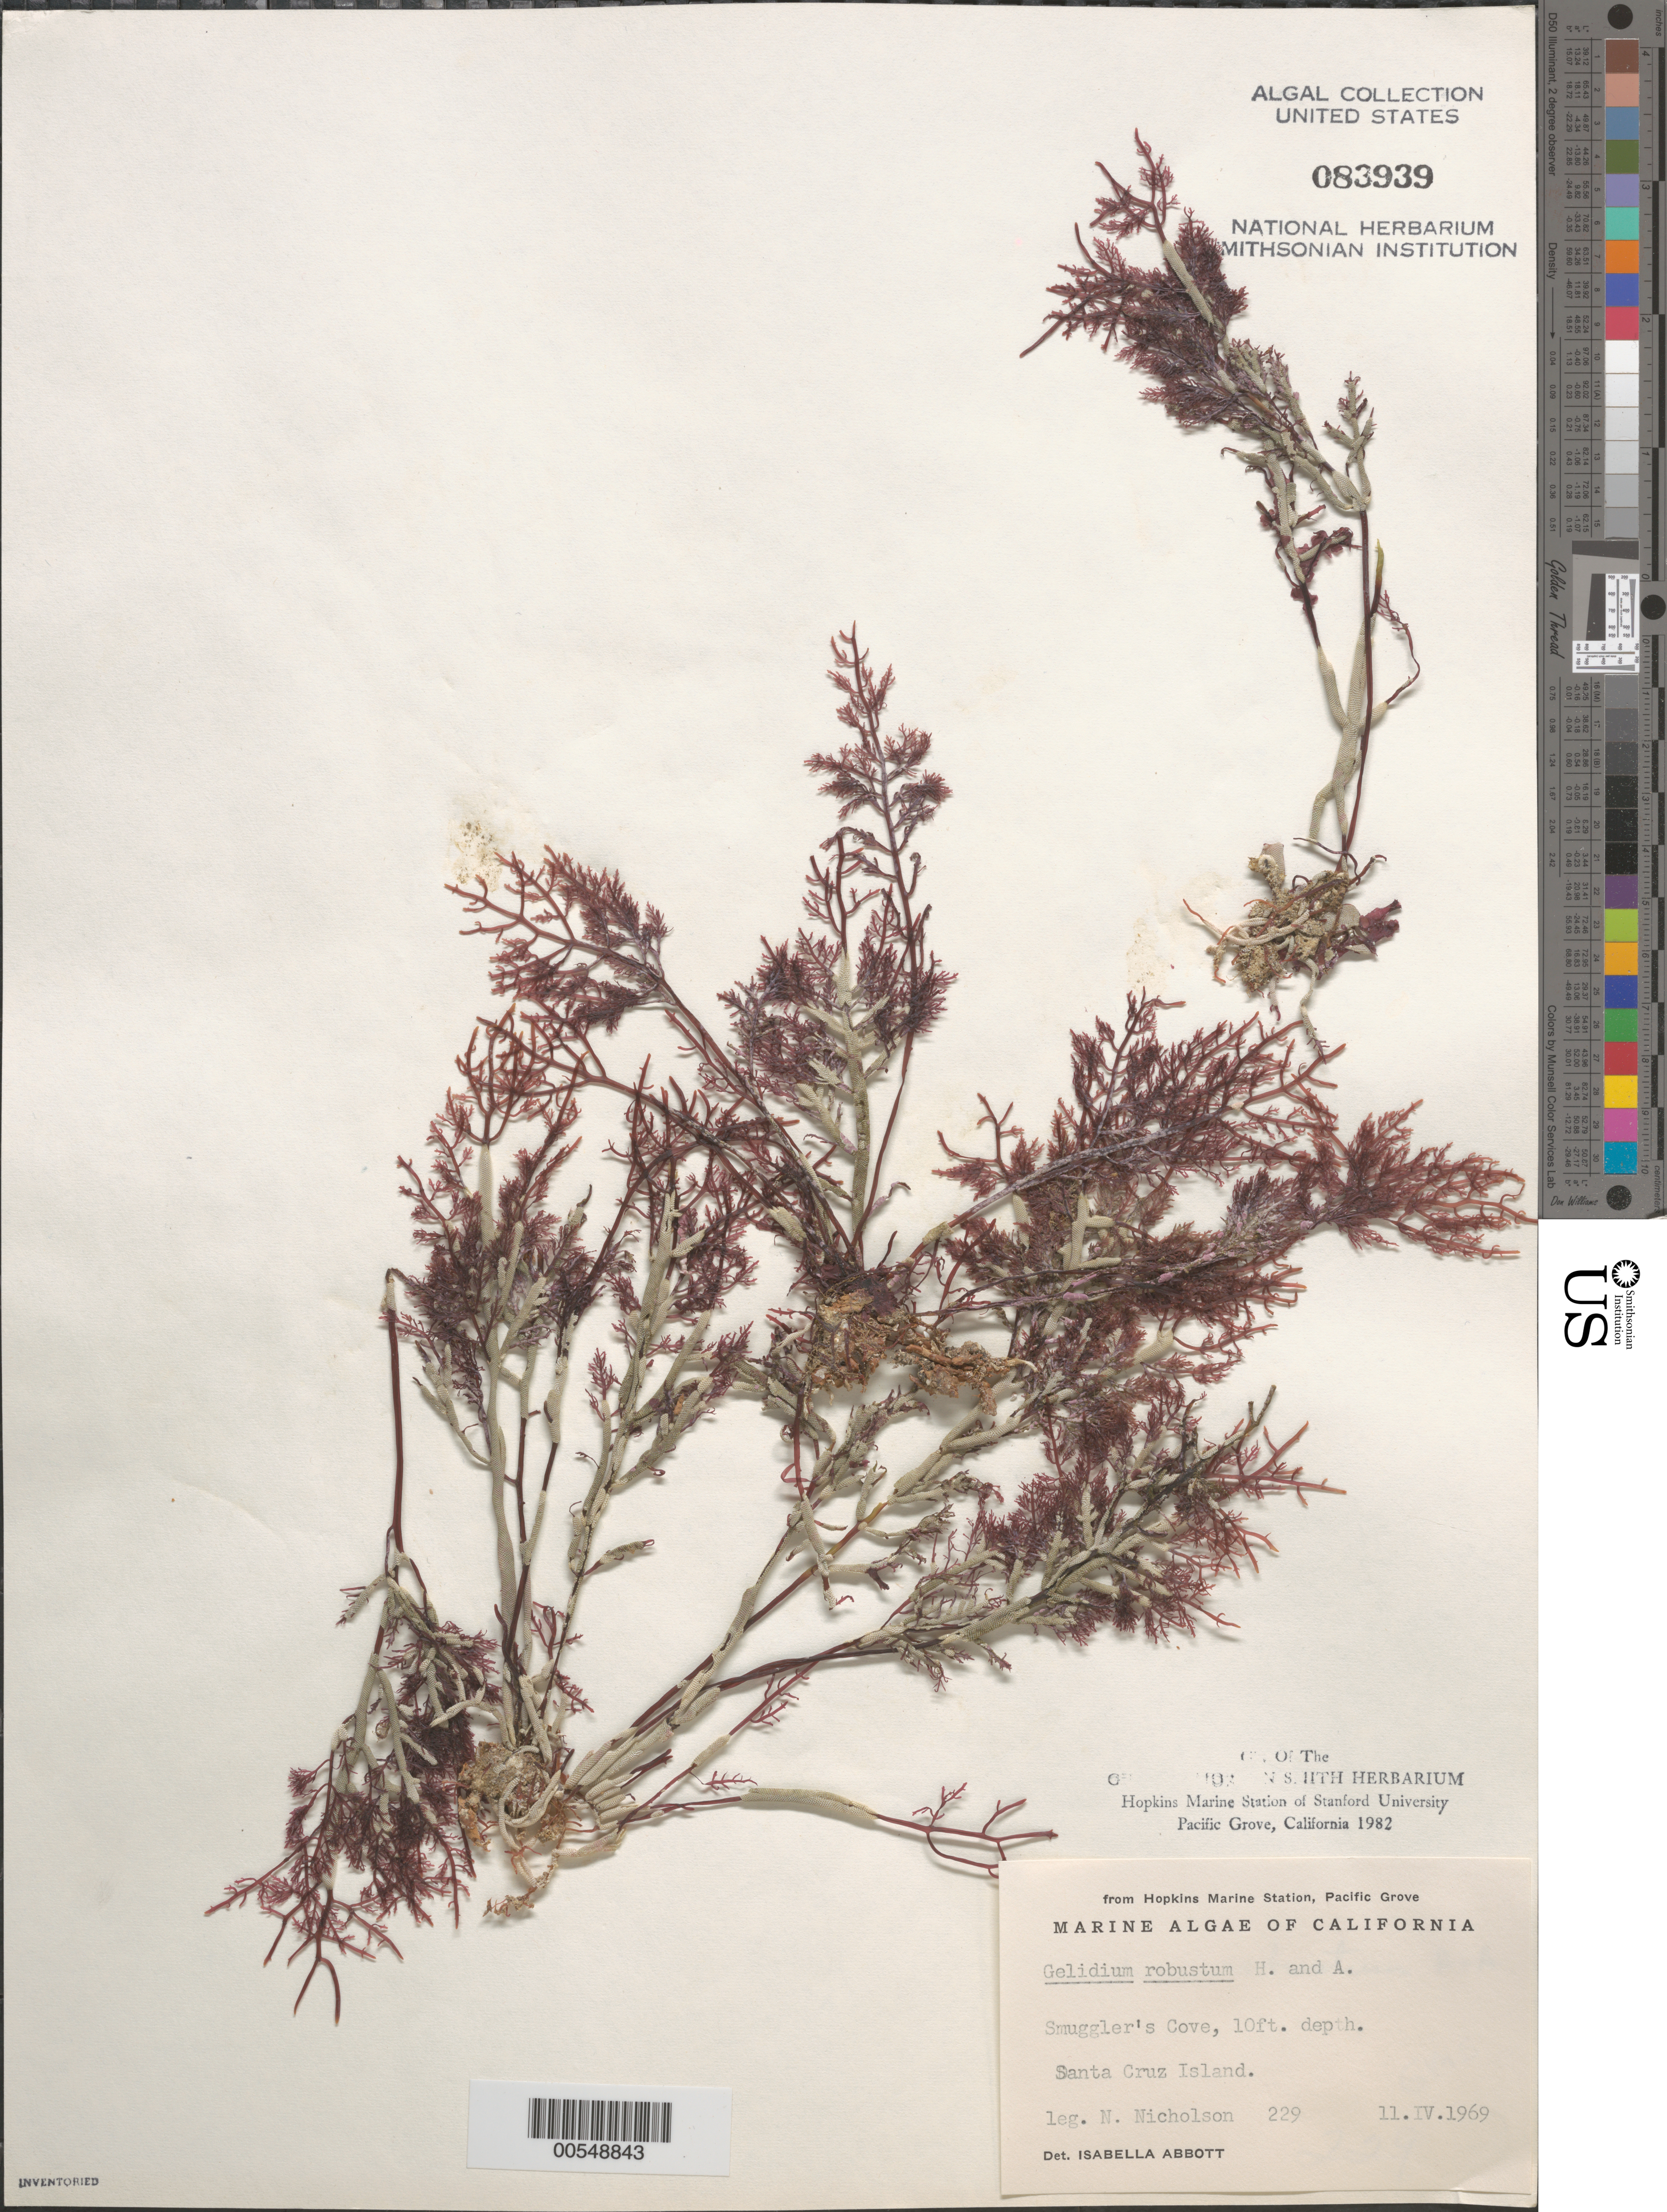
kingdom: Plantae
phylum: Rhodophyta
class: Florideophyceae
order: Gelidiales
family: Gelidiaceae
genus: Gelidium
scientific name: Gelidium robustum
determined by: Abbott, Isabella A.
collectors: N. Nicholson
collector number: Nln 229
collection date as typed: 11 Apr 1969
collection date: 1969-04-11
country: United States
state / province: California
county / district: Santa Barbara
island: Santa Cruz Island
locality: Smuggler's Cove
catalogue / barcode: US 83939